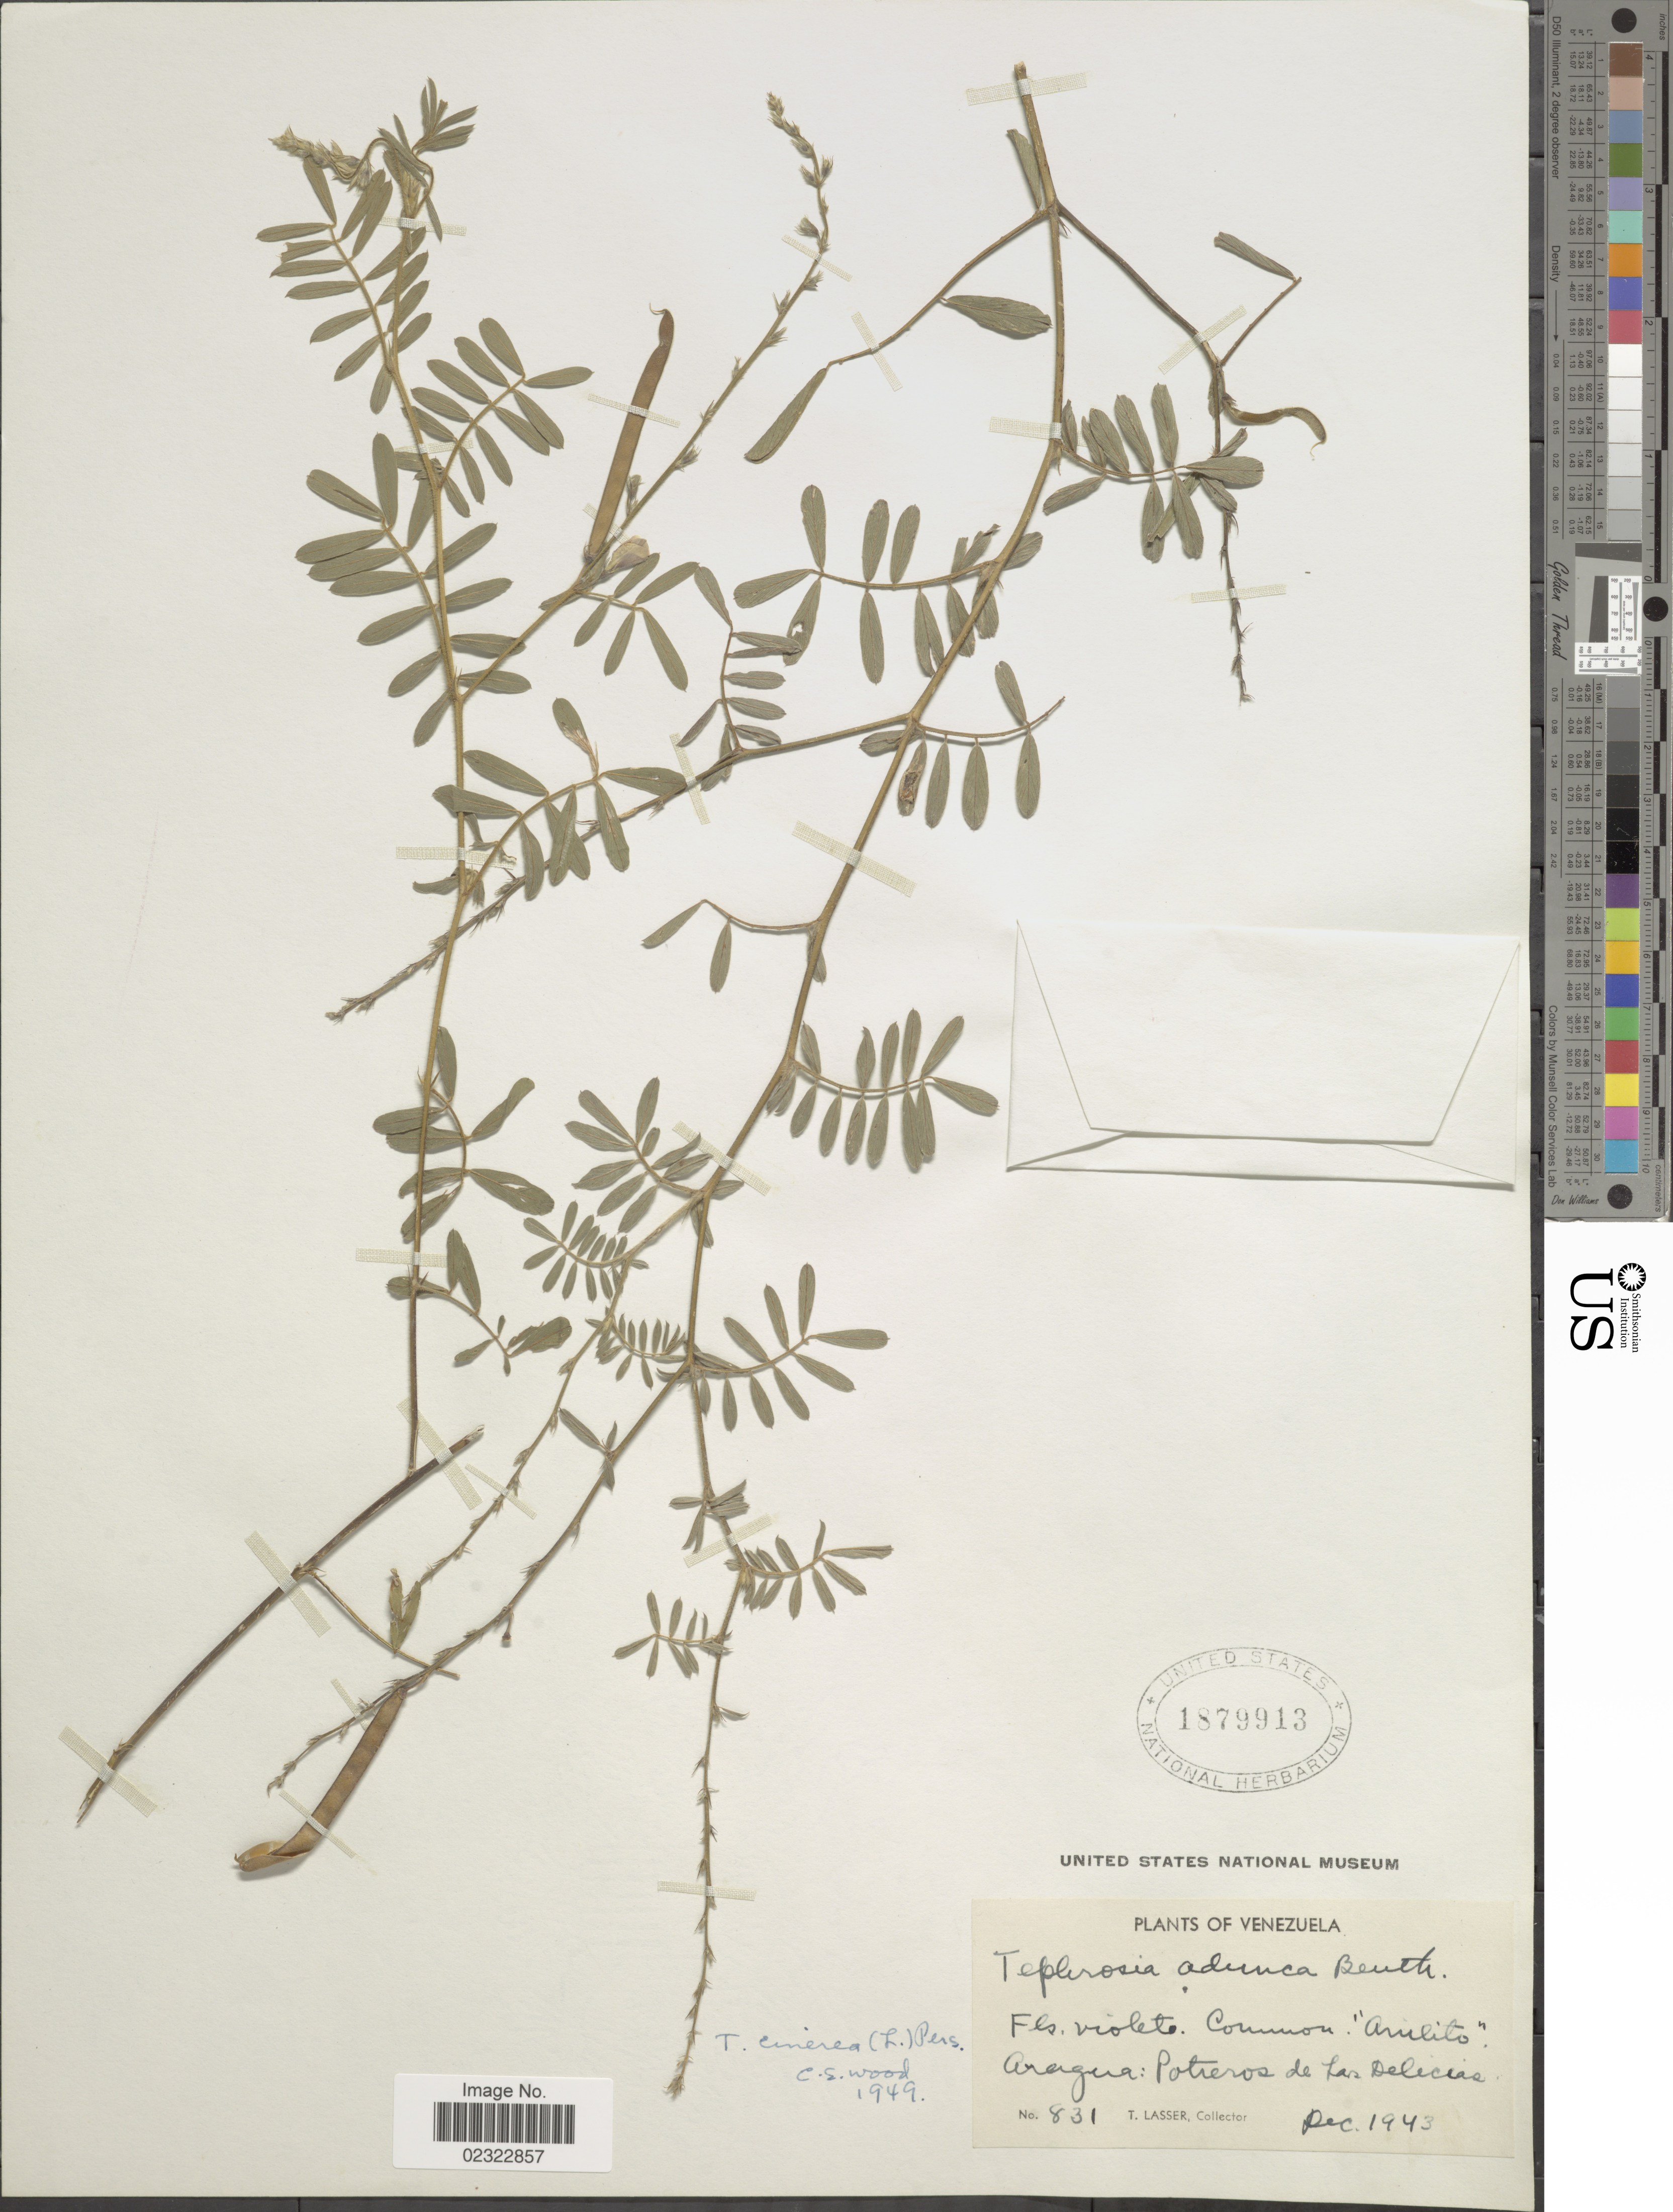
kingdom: Plantae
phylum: Tracheophyta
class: Magnoliopsida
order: Fabales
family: Fabaceae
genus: Tephrosia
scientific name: Tephrosia cinerea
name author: (L.) Pers.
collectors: T. Lasser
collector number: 831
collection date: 1943-12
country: Venezuela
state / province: Aragua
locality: Aragua: Potrero de Las Delecias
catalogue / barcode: US 1879913